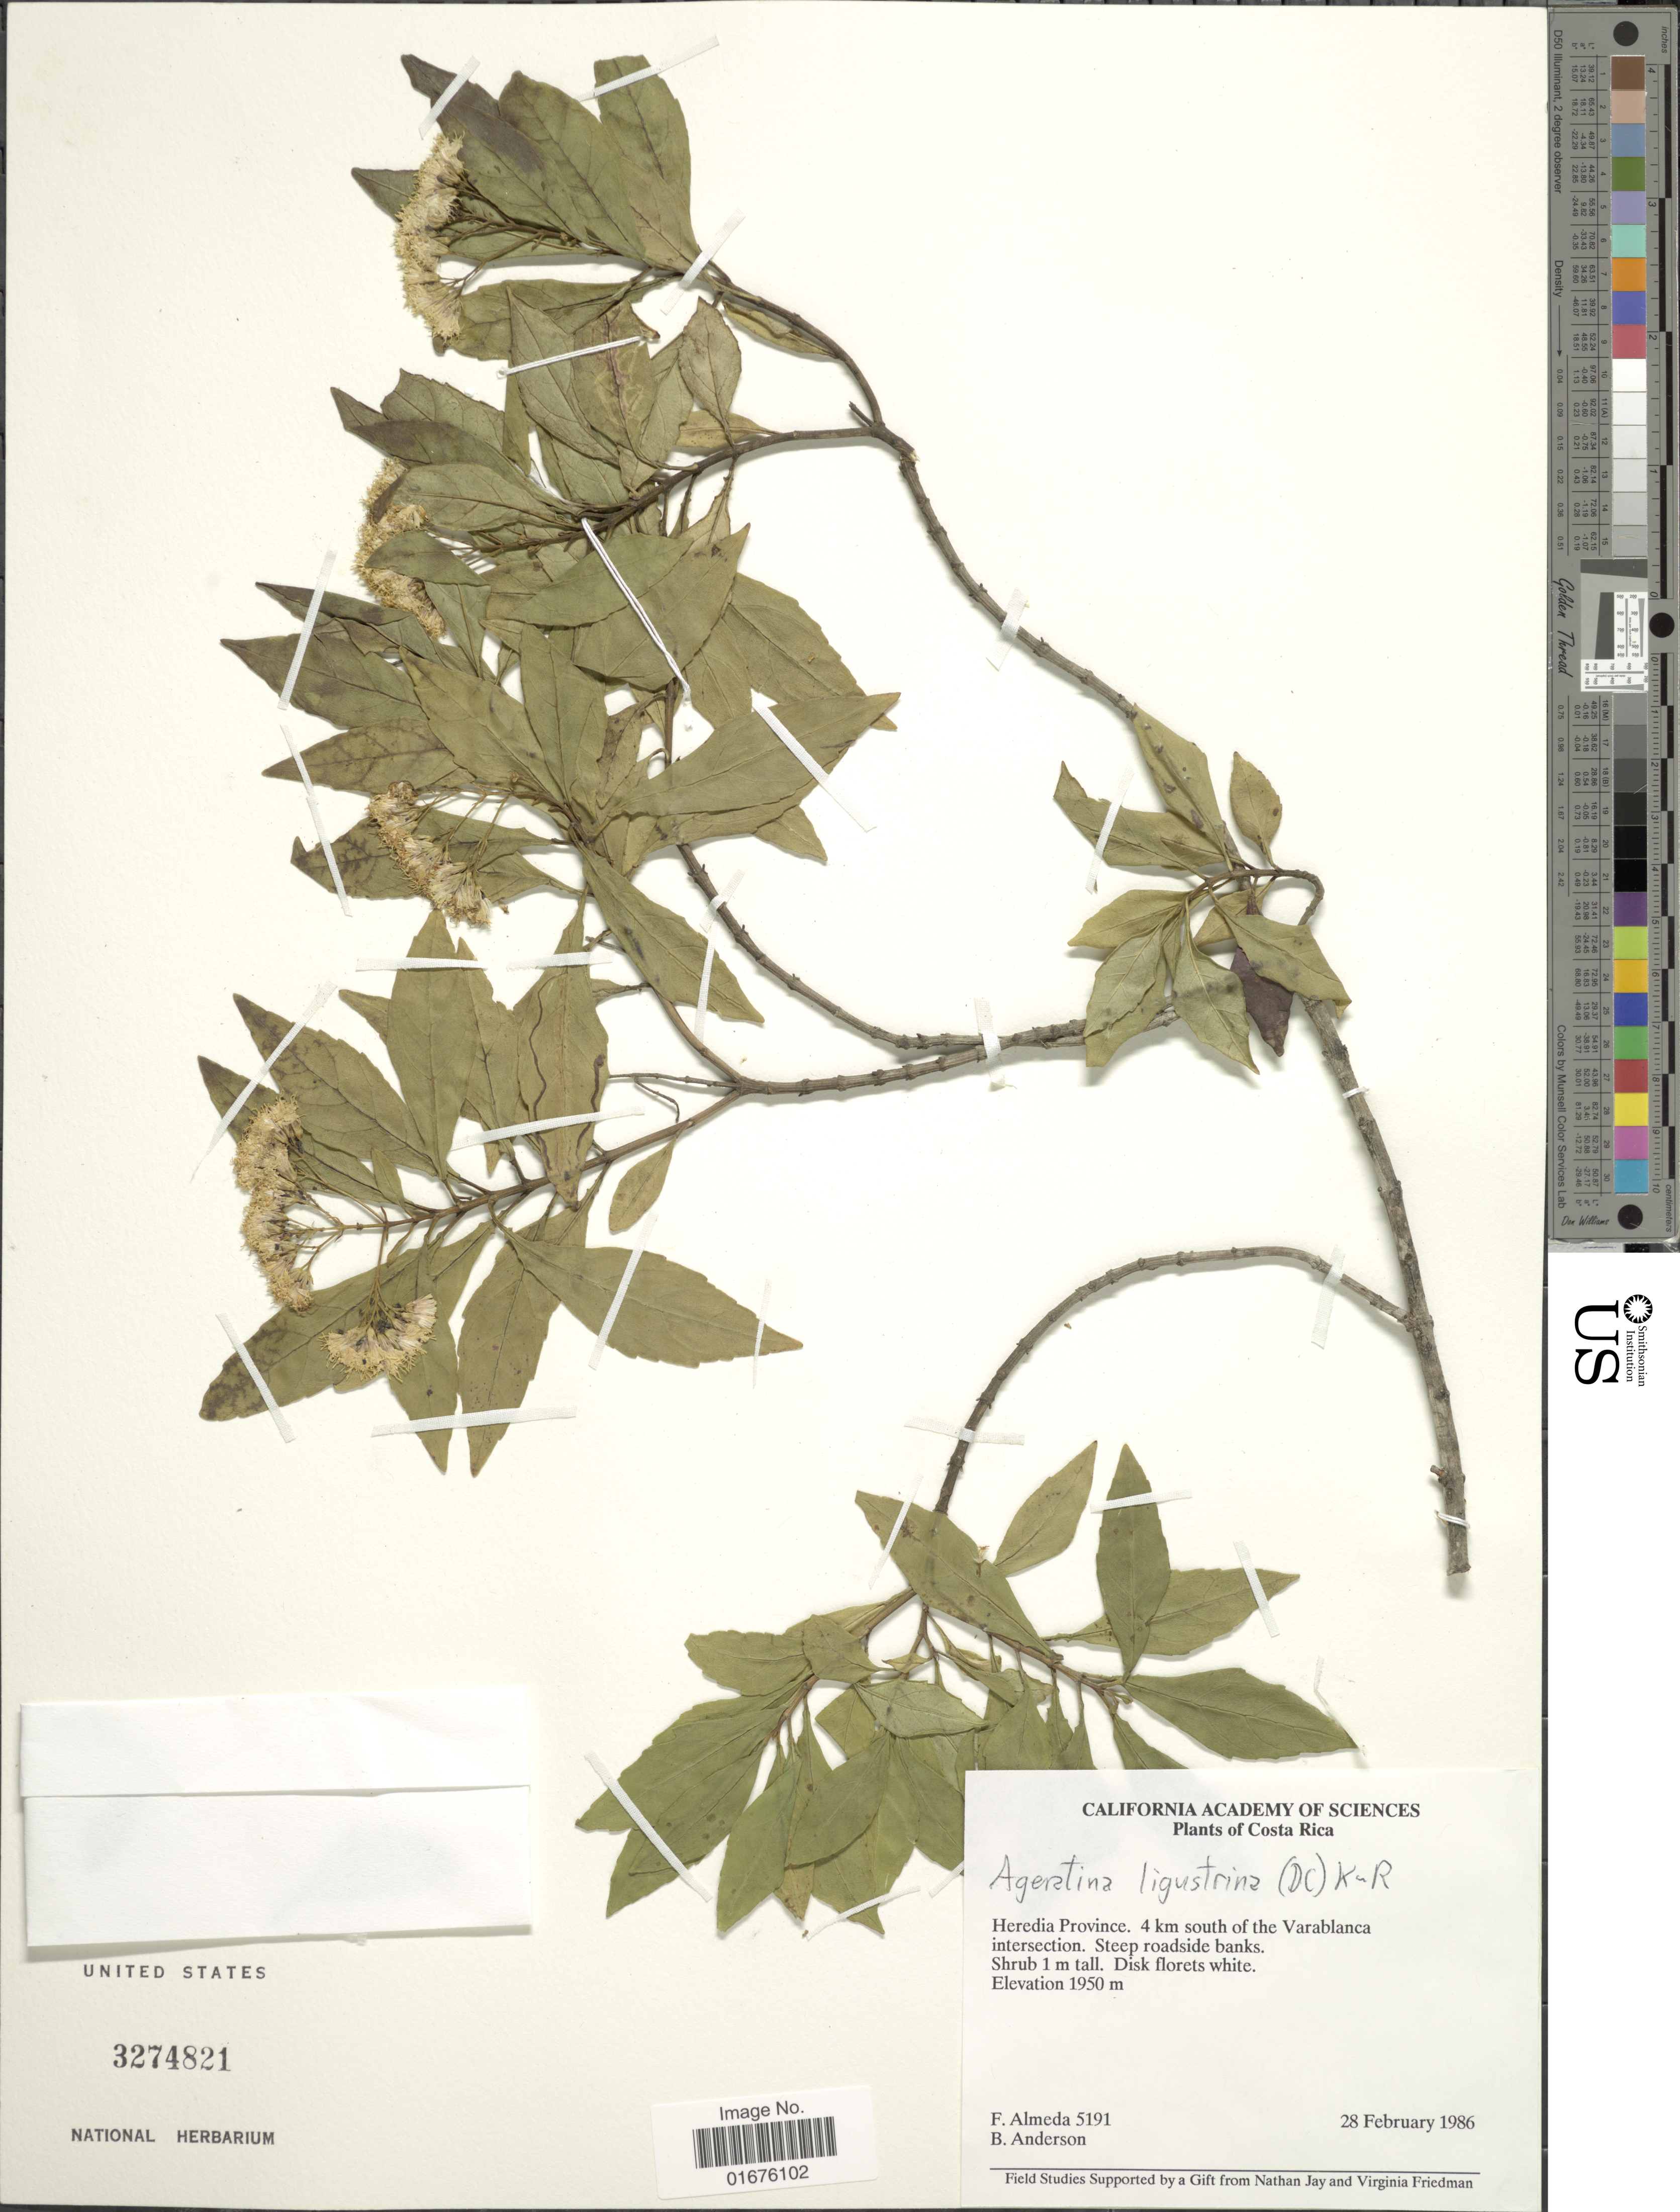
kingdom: Plantae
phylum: Tracheophyta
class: Magnoliopsida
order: Asterales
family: Asteraceae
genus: Ageratina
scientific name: Ageratina ligustrina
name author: (DC.) R.M. King & H. Rob.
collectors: F. Almeda & B. Anderson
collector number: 5191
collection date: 1986-02-28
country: Costa Rica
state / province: Heredia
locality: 4 km south of Varablanca intersection, Steep roadside banks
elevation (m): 1950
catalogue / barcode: US 3274821